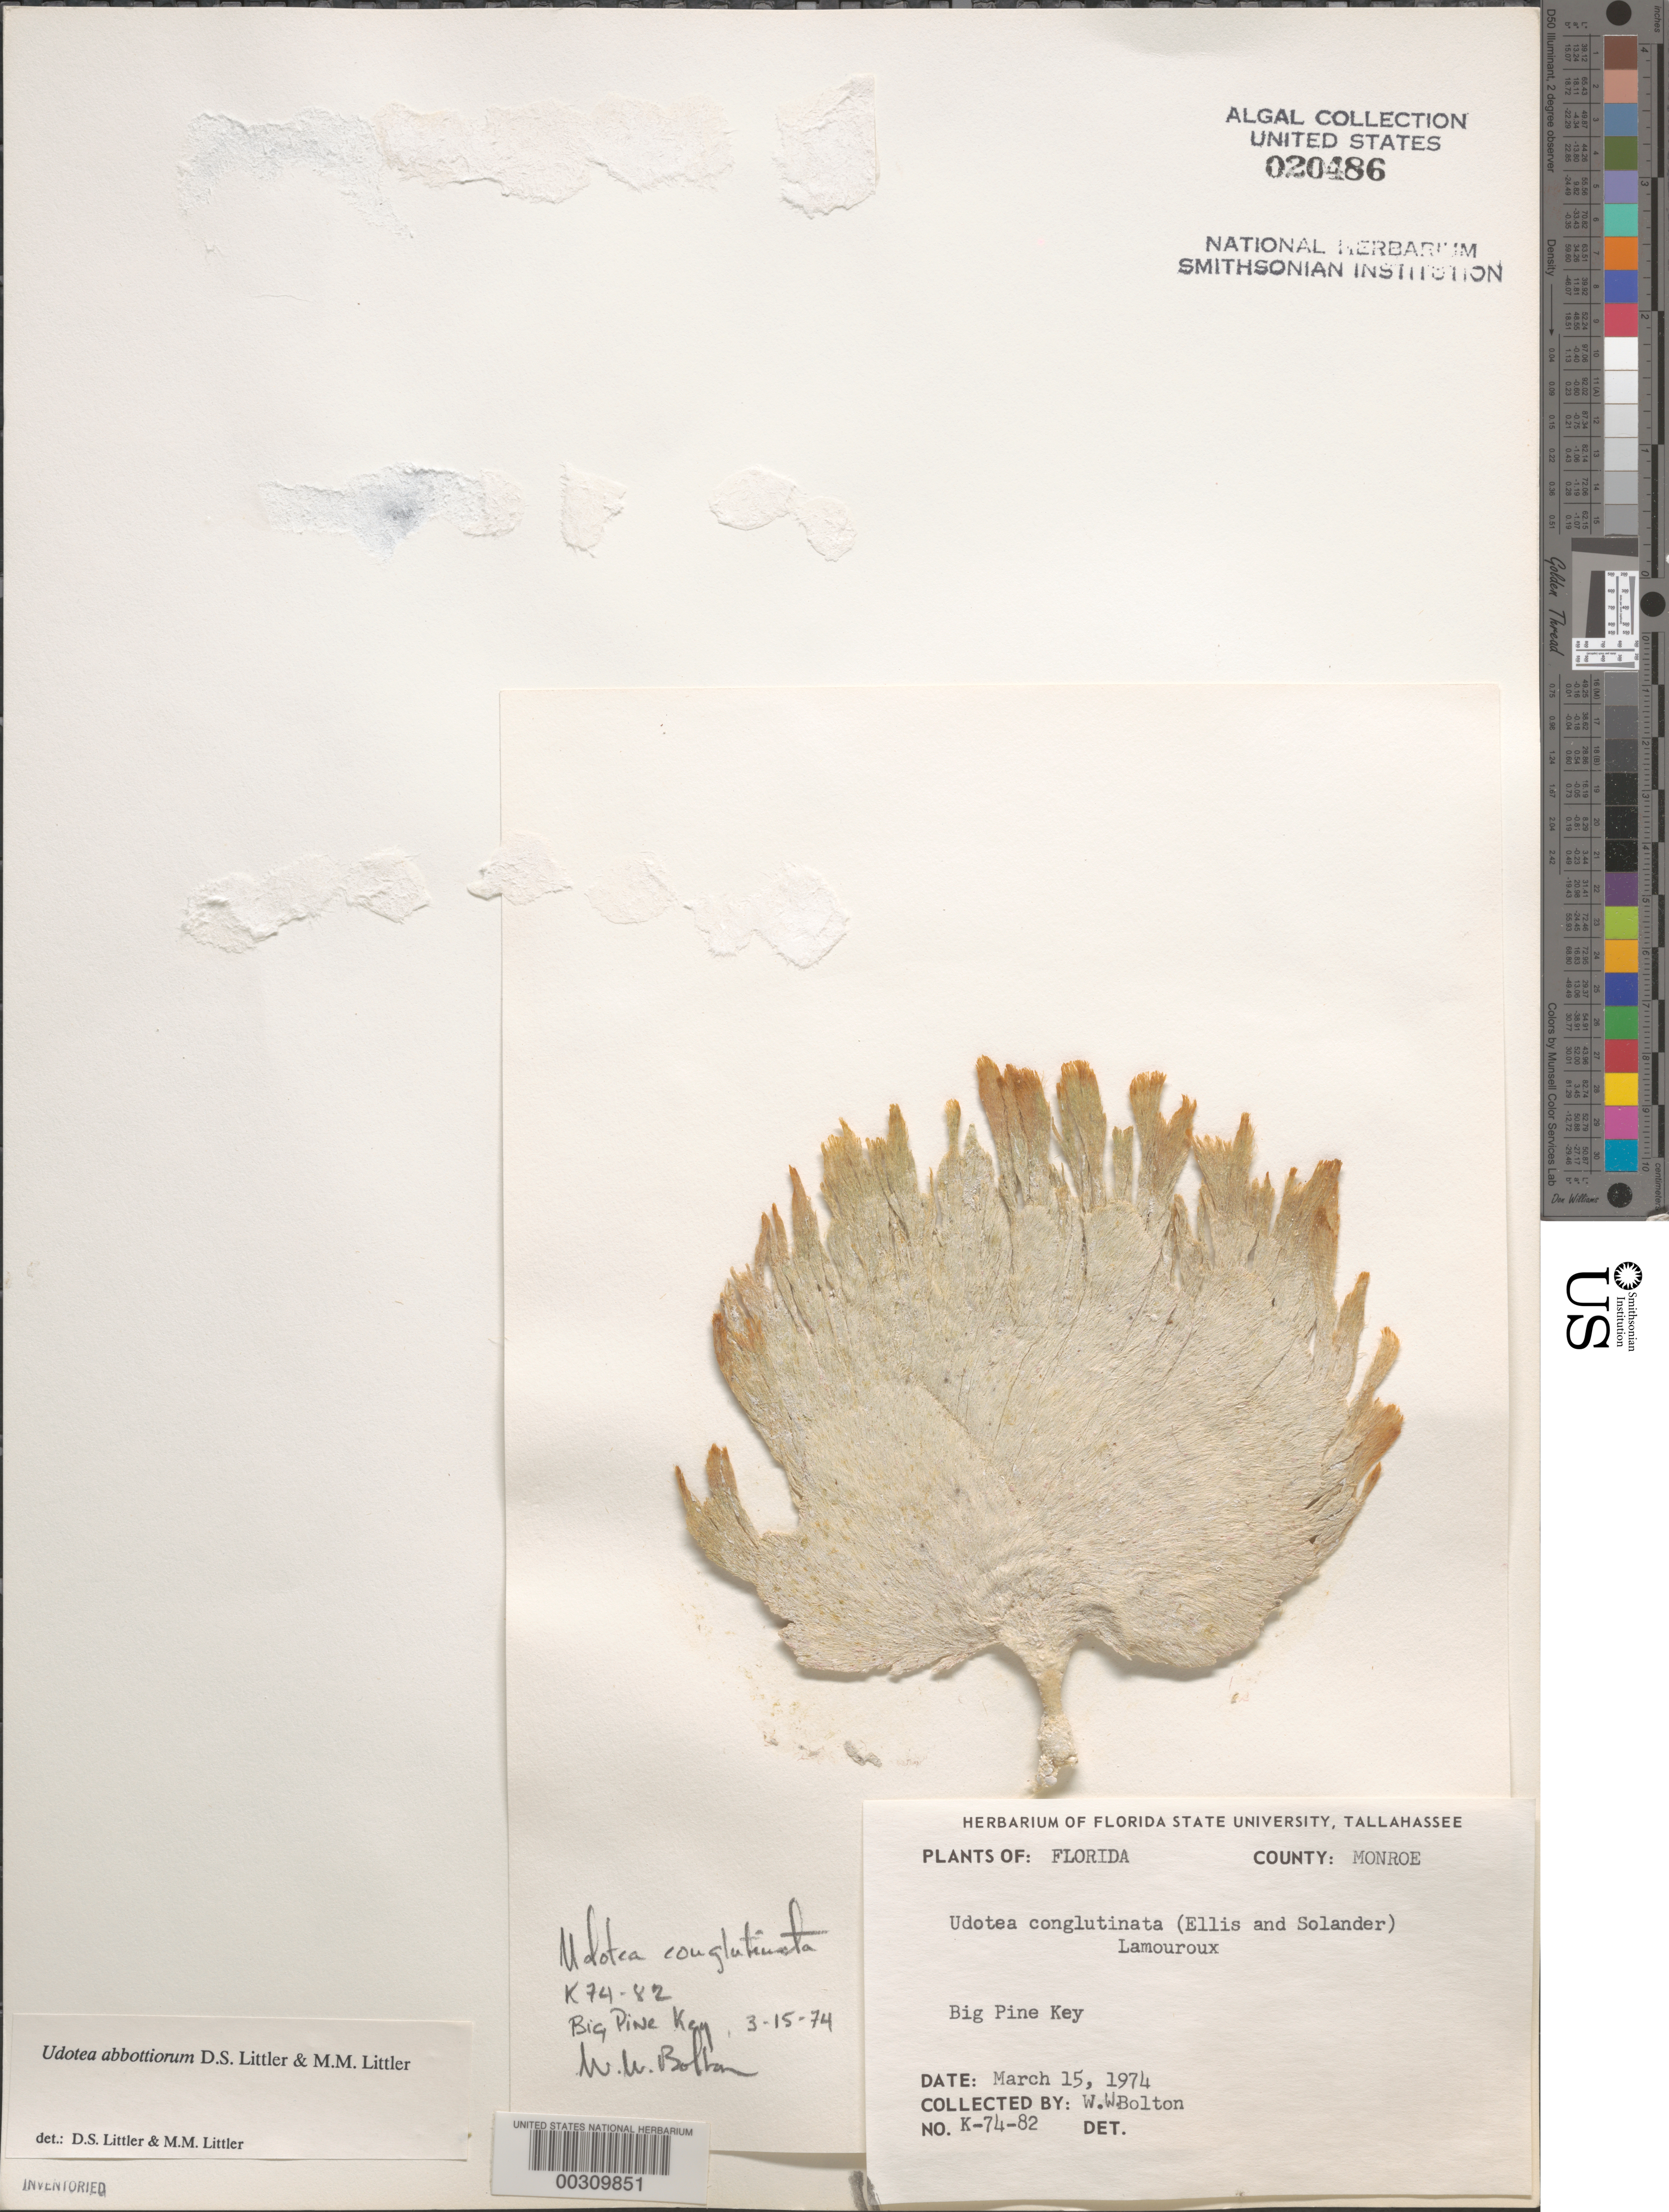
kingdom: Plantae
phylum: Chlorophyta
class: Ulvophyceae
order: Bryopsidales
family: Udoteaceae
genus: Udotea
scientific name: Udotea abbottiorum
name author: D.S. Littler & Littler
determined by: Littler, D. S.; Littler, M. M.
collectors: W. Bolton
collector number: K-74-82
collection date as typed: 15 Mar 1974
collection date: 1974-03-15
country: United States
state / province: Florida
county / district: Monroe County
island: Big Pine Key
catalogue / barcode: US 20486